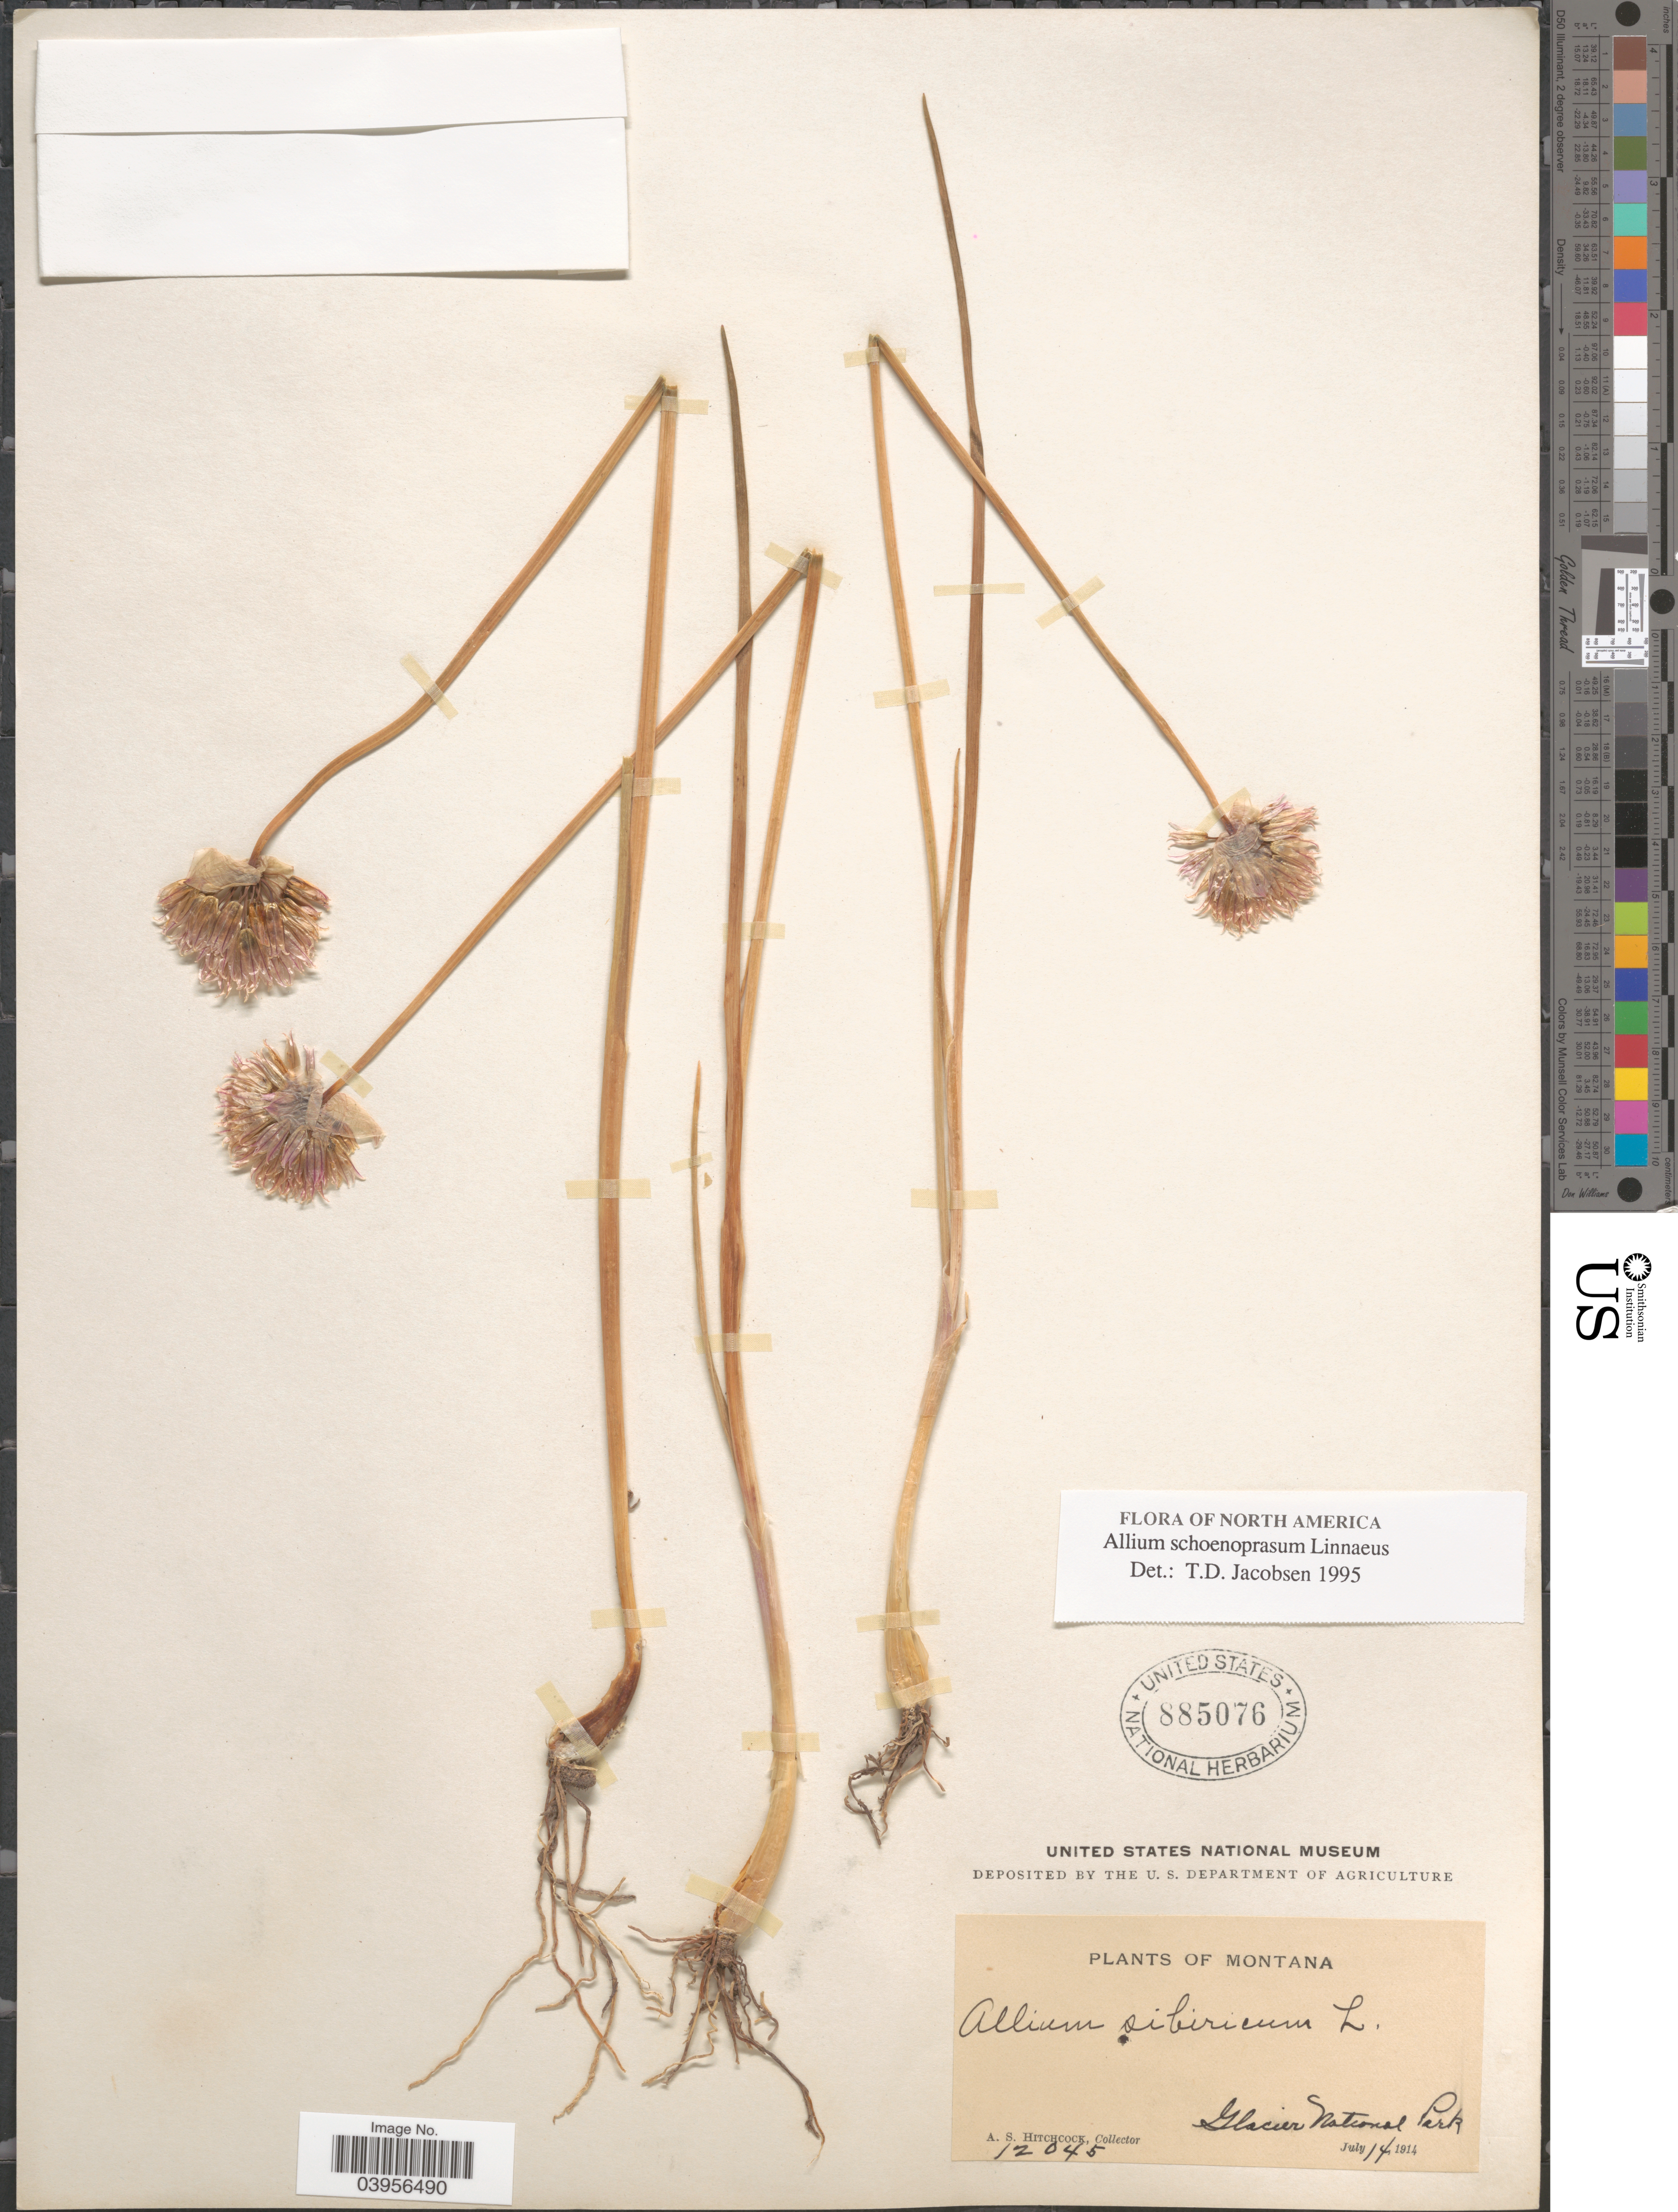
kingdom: Plantae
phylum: Tracheophyta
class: Liliopsida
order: Asparagales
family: Amaryllidaceae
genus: Allium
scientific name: Allium schoenoprasum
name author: L.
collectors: A. S. Hitchcock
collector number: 12045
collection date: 1914-07-14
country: United States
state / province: Montana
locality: Glacier National Park.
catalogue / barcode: US 885076